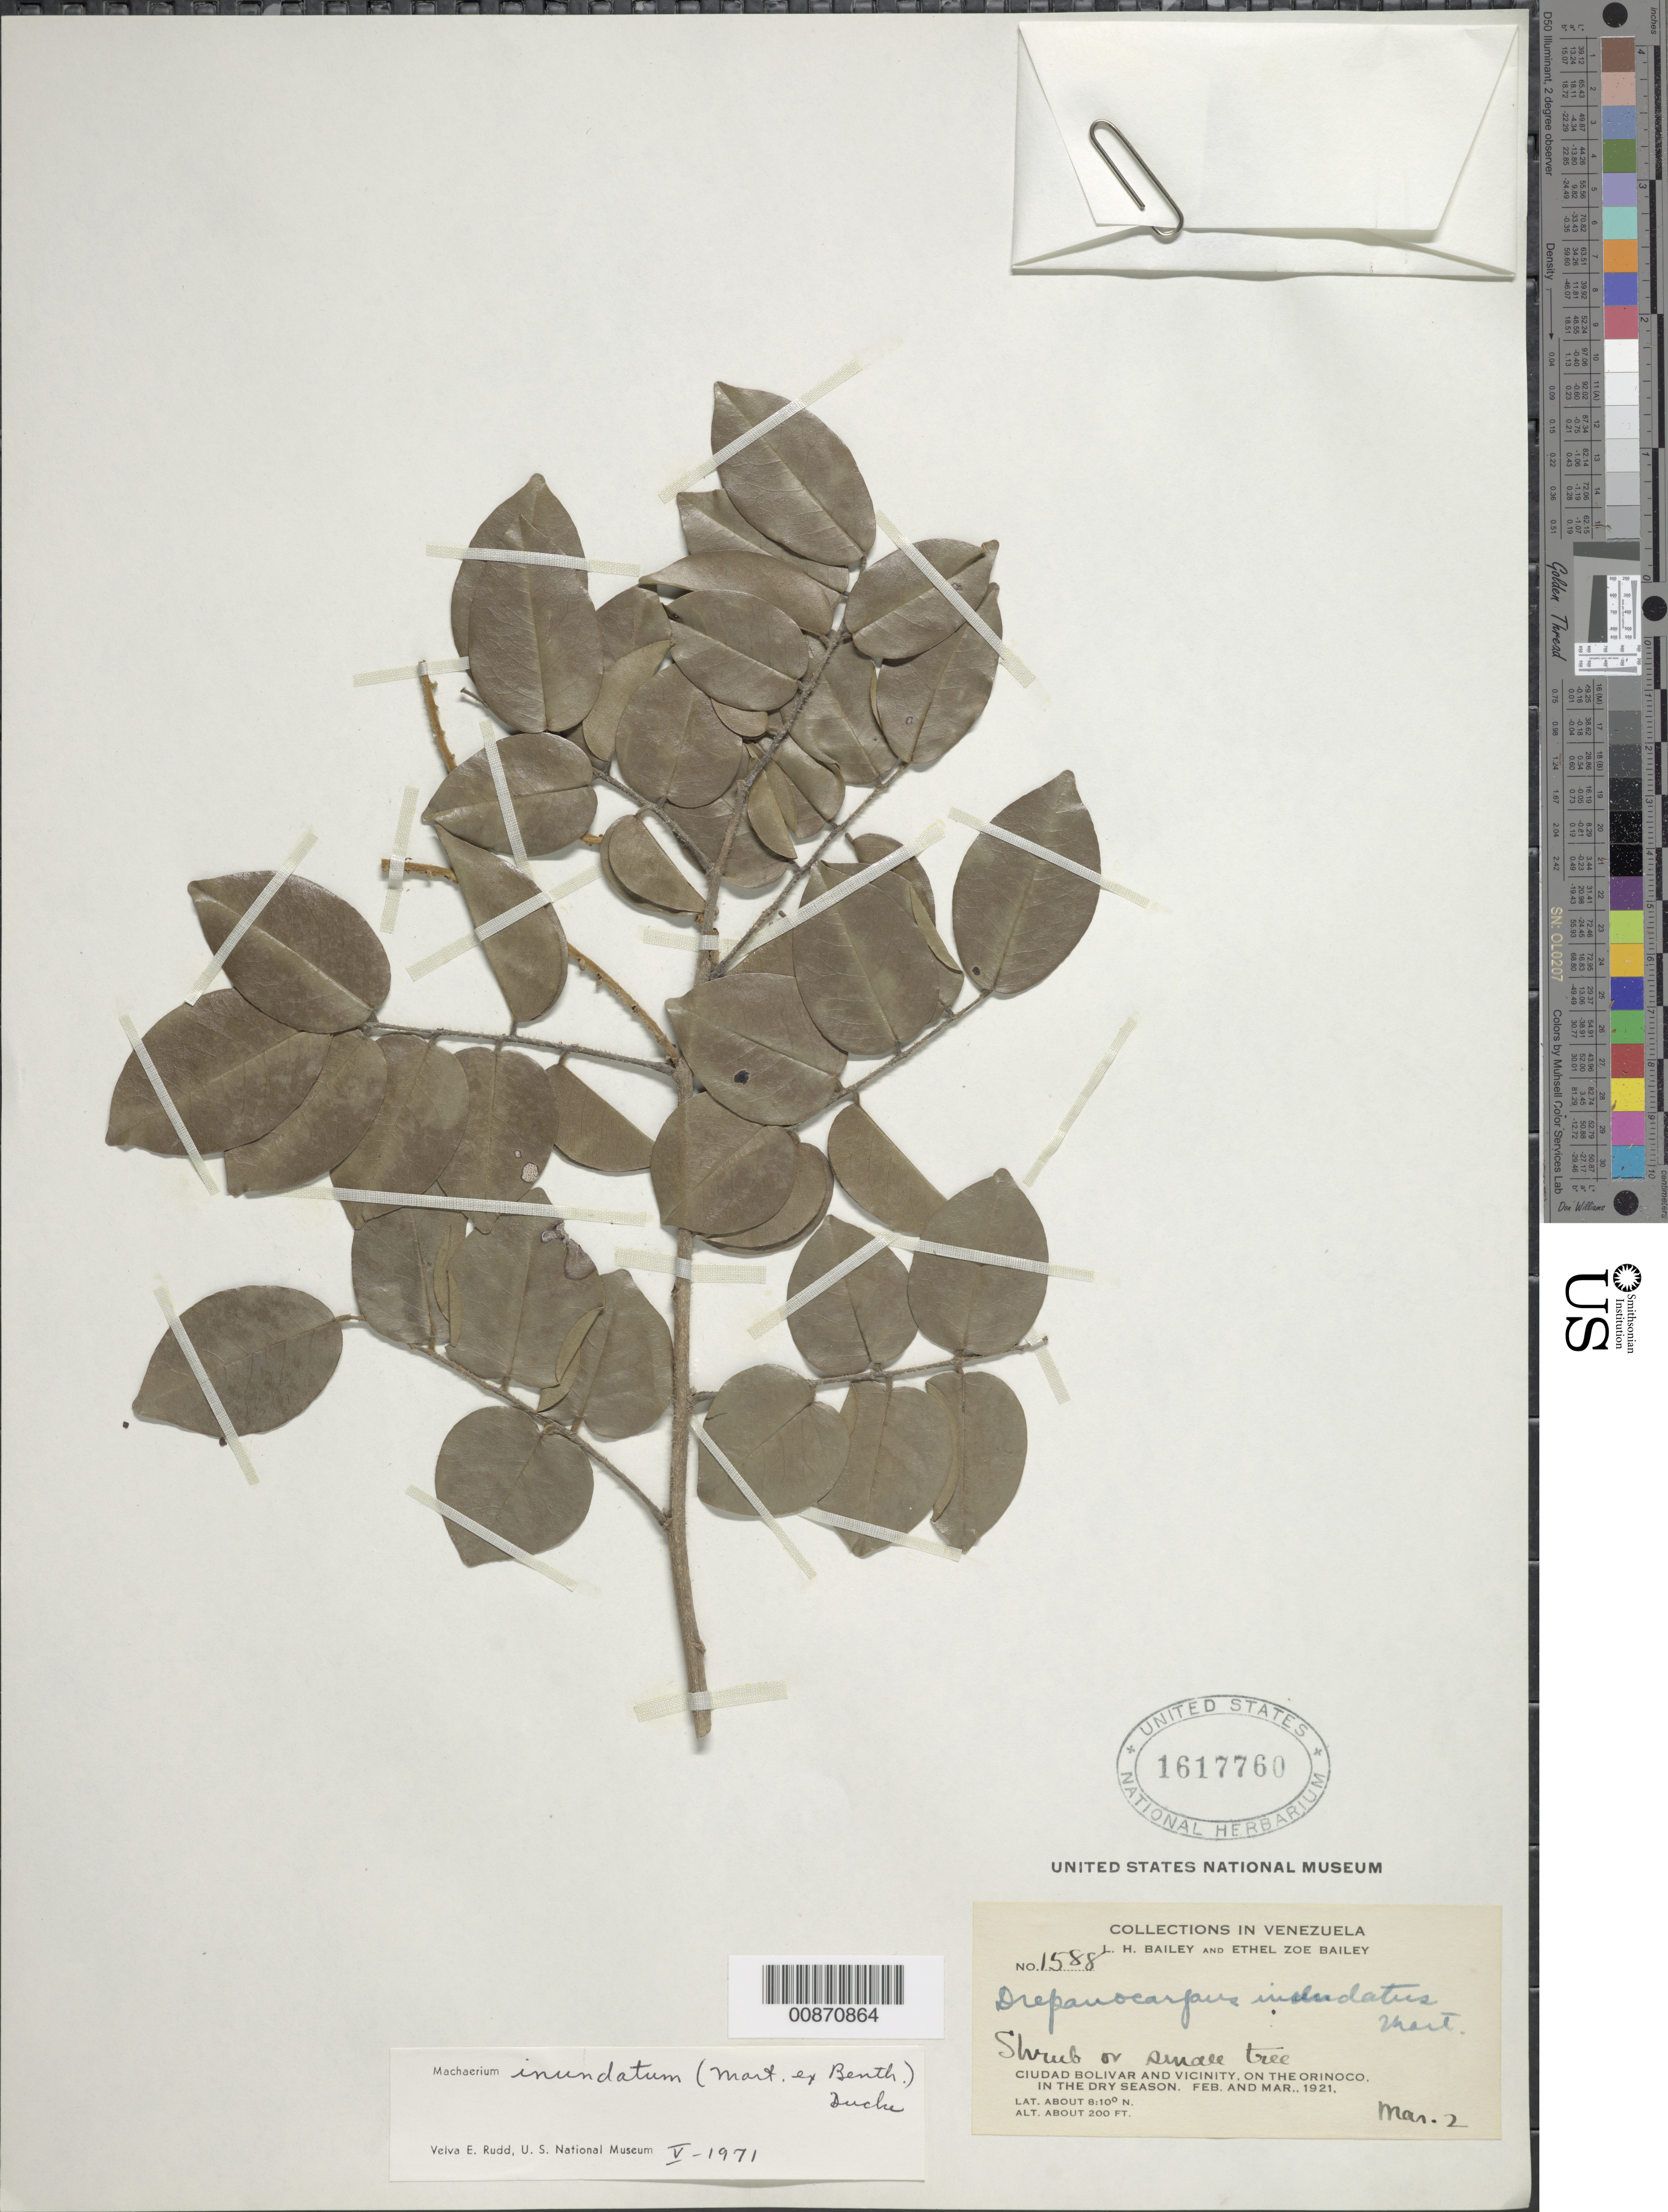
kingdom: Plantae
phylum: Tracheophyta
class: Magnoliopsida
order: Fabales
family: Fabaceae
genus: Machaerium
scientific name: Machaerium inundatum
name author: (Mart. ex Benth.) Ducke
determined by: Rudd, V. E.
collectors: L. H. Bailey & E. Z. Bailey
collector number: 1588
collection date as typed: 2-Mar-21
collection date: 1921-03-02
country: Venezuela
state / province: Bolívar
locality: Ciudad Bolívar and vicinity, Orinoco R.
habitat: Dry season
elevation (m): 61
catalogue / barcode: US 1617760